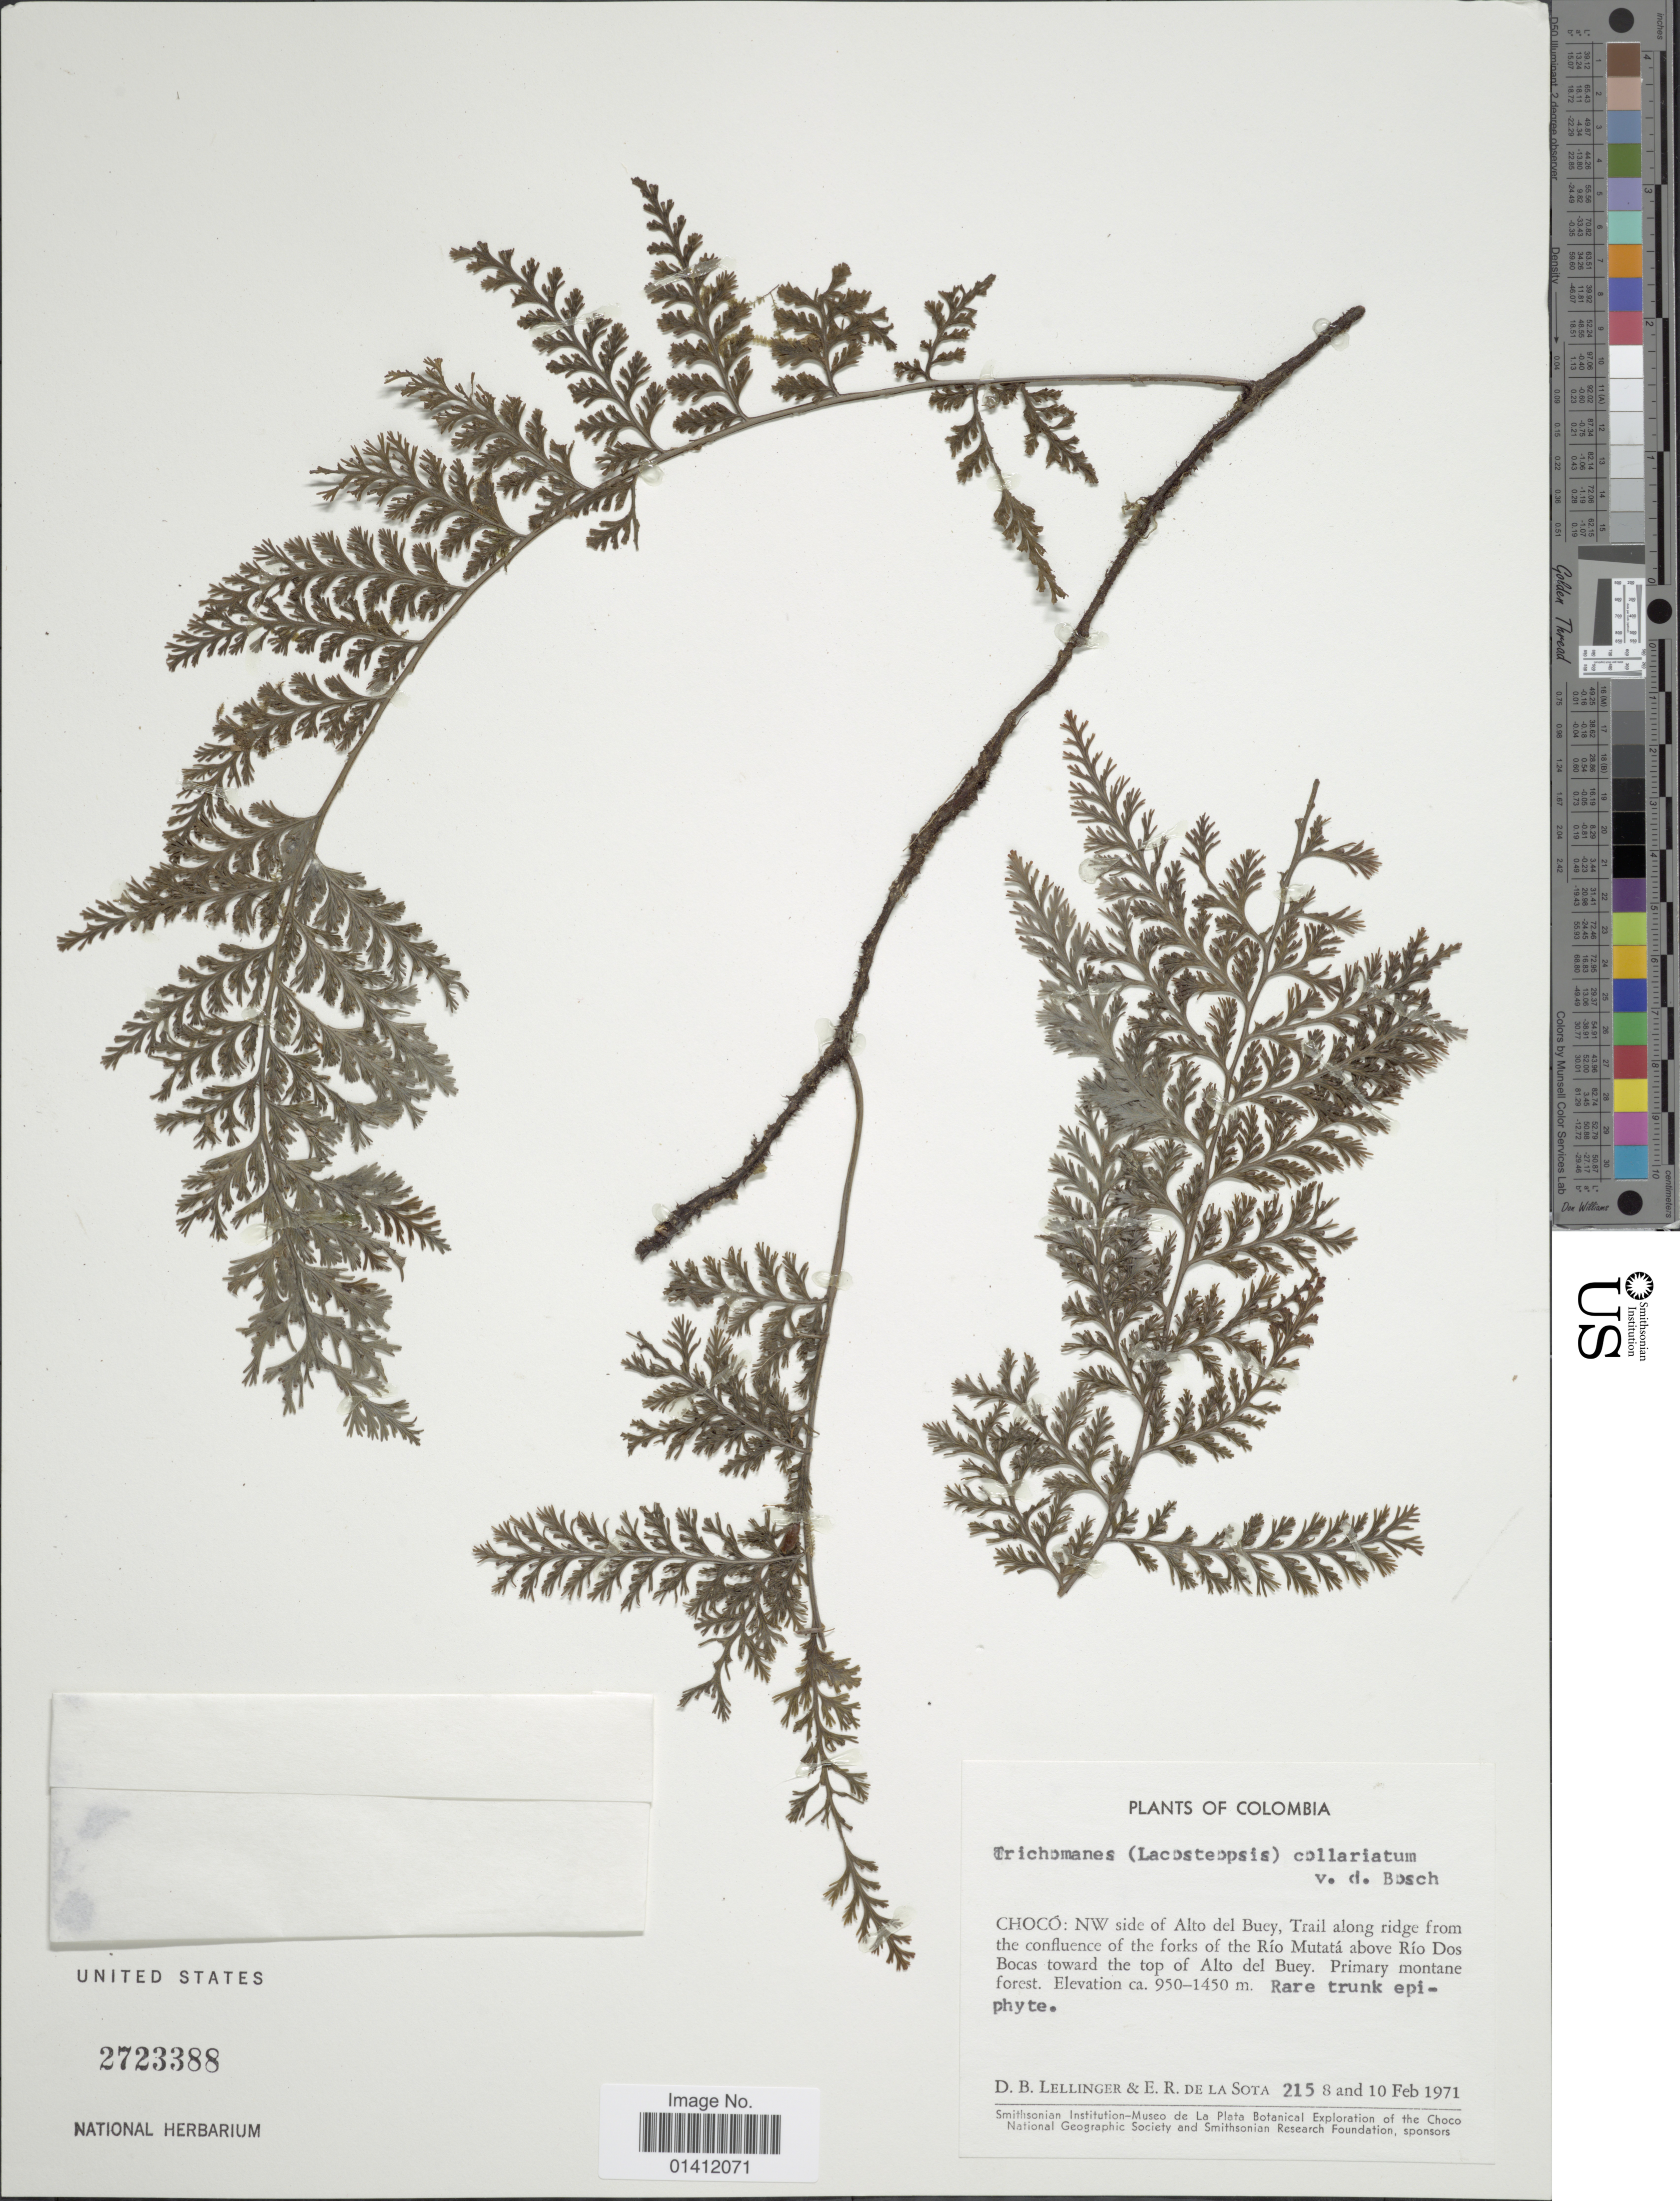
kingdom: Plantae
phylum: Tracheophyta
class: Polypodiopsida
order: Hymenophyllales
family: Hymenophyllaceae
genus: Vandenboschia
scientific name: Vandenboschia collariata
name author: (Bosch) Ebihara & K. Iwats.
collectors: D. B. Lellinger & E. R. de la Sota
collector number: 215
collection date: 1971-02-08/1971-02-10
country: Colombia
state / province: Chocó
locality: NW side of Alto del Buey, Trail along ridge from the confluence of the forks of the Rio Mutata above Rio Dos Bocas toward the top of Alto del Buey.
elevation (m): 950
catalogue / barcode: US 2723388